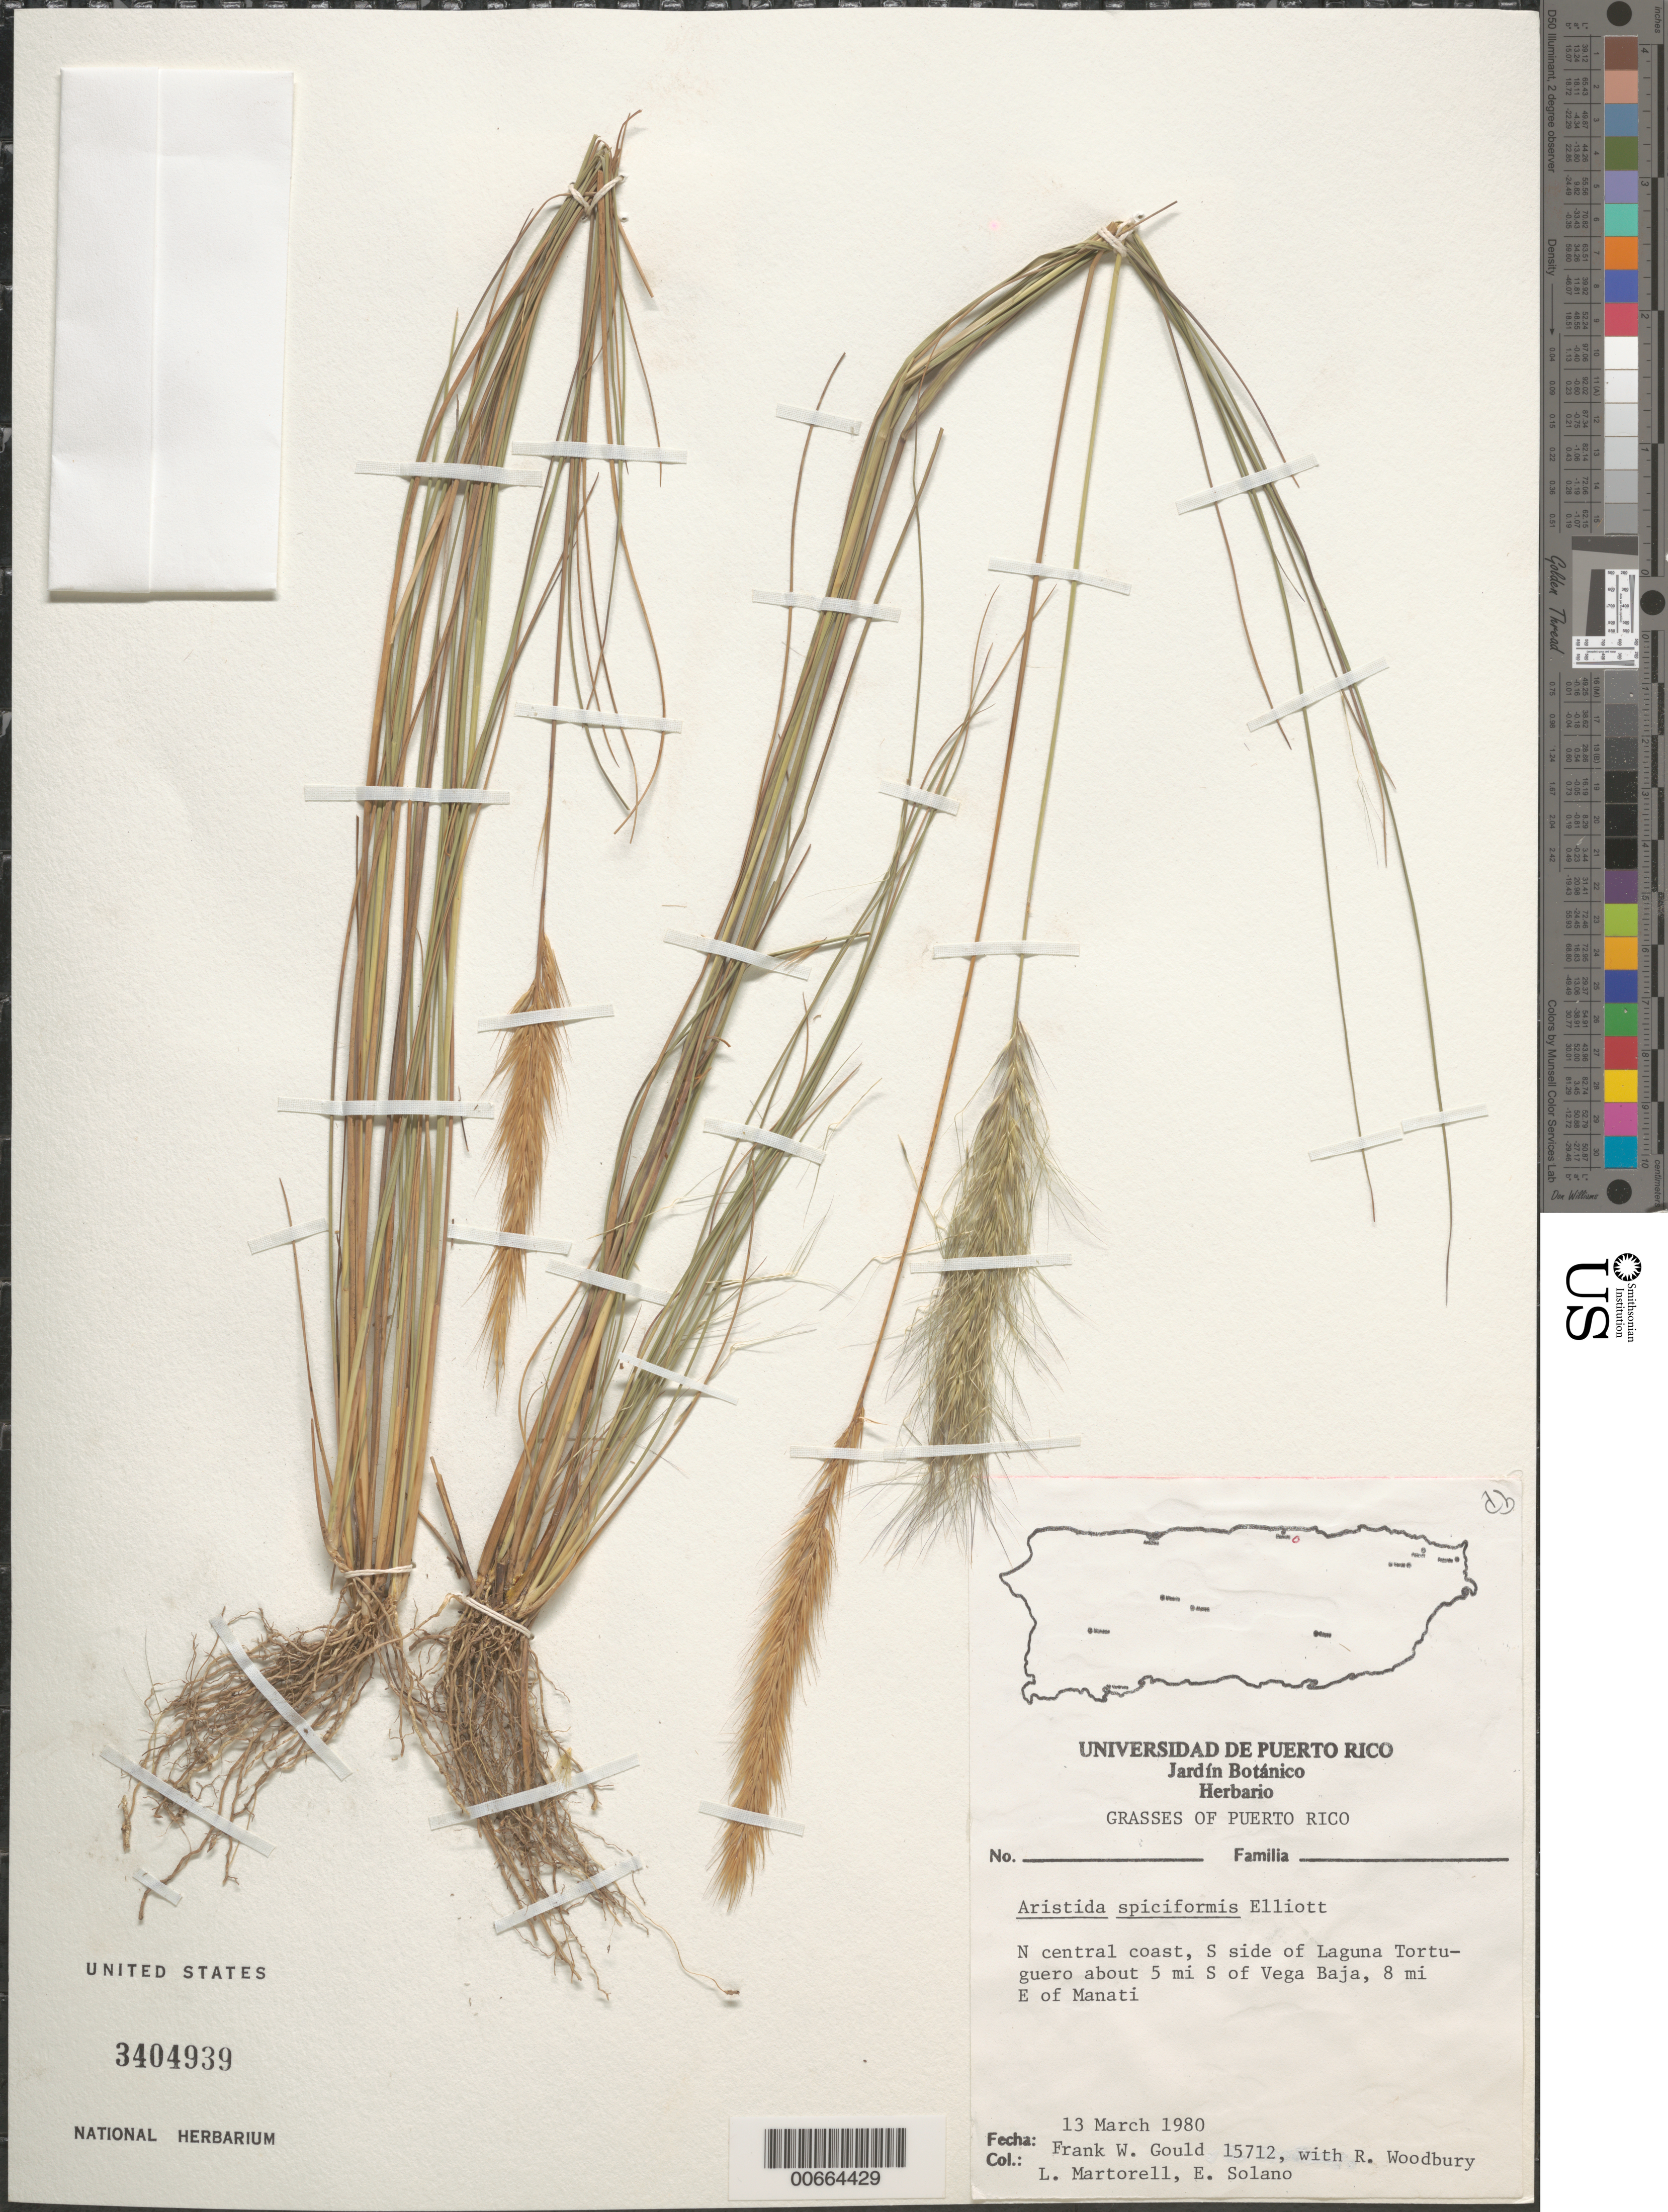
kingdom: Plantae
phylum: Tracheophyta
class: Liliopsida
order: Poales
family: Poaceae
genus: Aristida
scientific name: Aristida spiciformis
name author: Elliott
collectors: F. W. Gould, R. O. Woodbury, L. Martorell & E. Solano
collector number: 15712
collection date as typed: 13 Mar 1980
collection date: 1980-03-13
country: Puerto Rico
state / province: Manatí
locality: N Central Coast, S side of Laguna Tortuguero about 5 mi S of Vega Baja, 8 mi E of Manati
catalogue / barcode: US 3404939